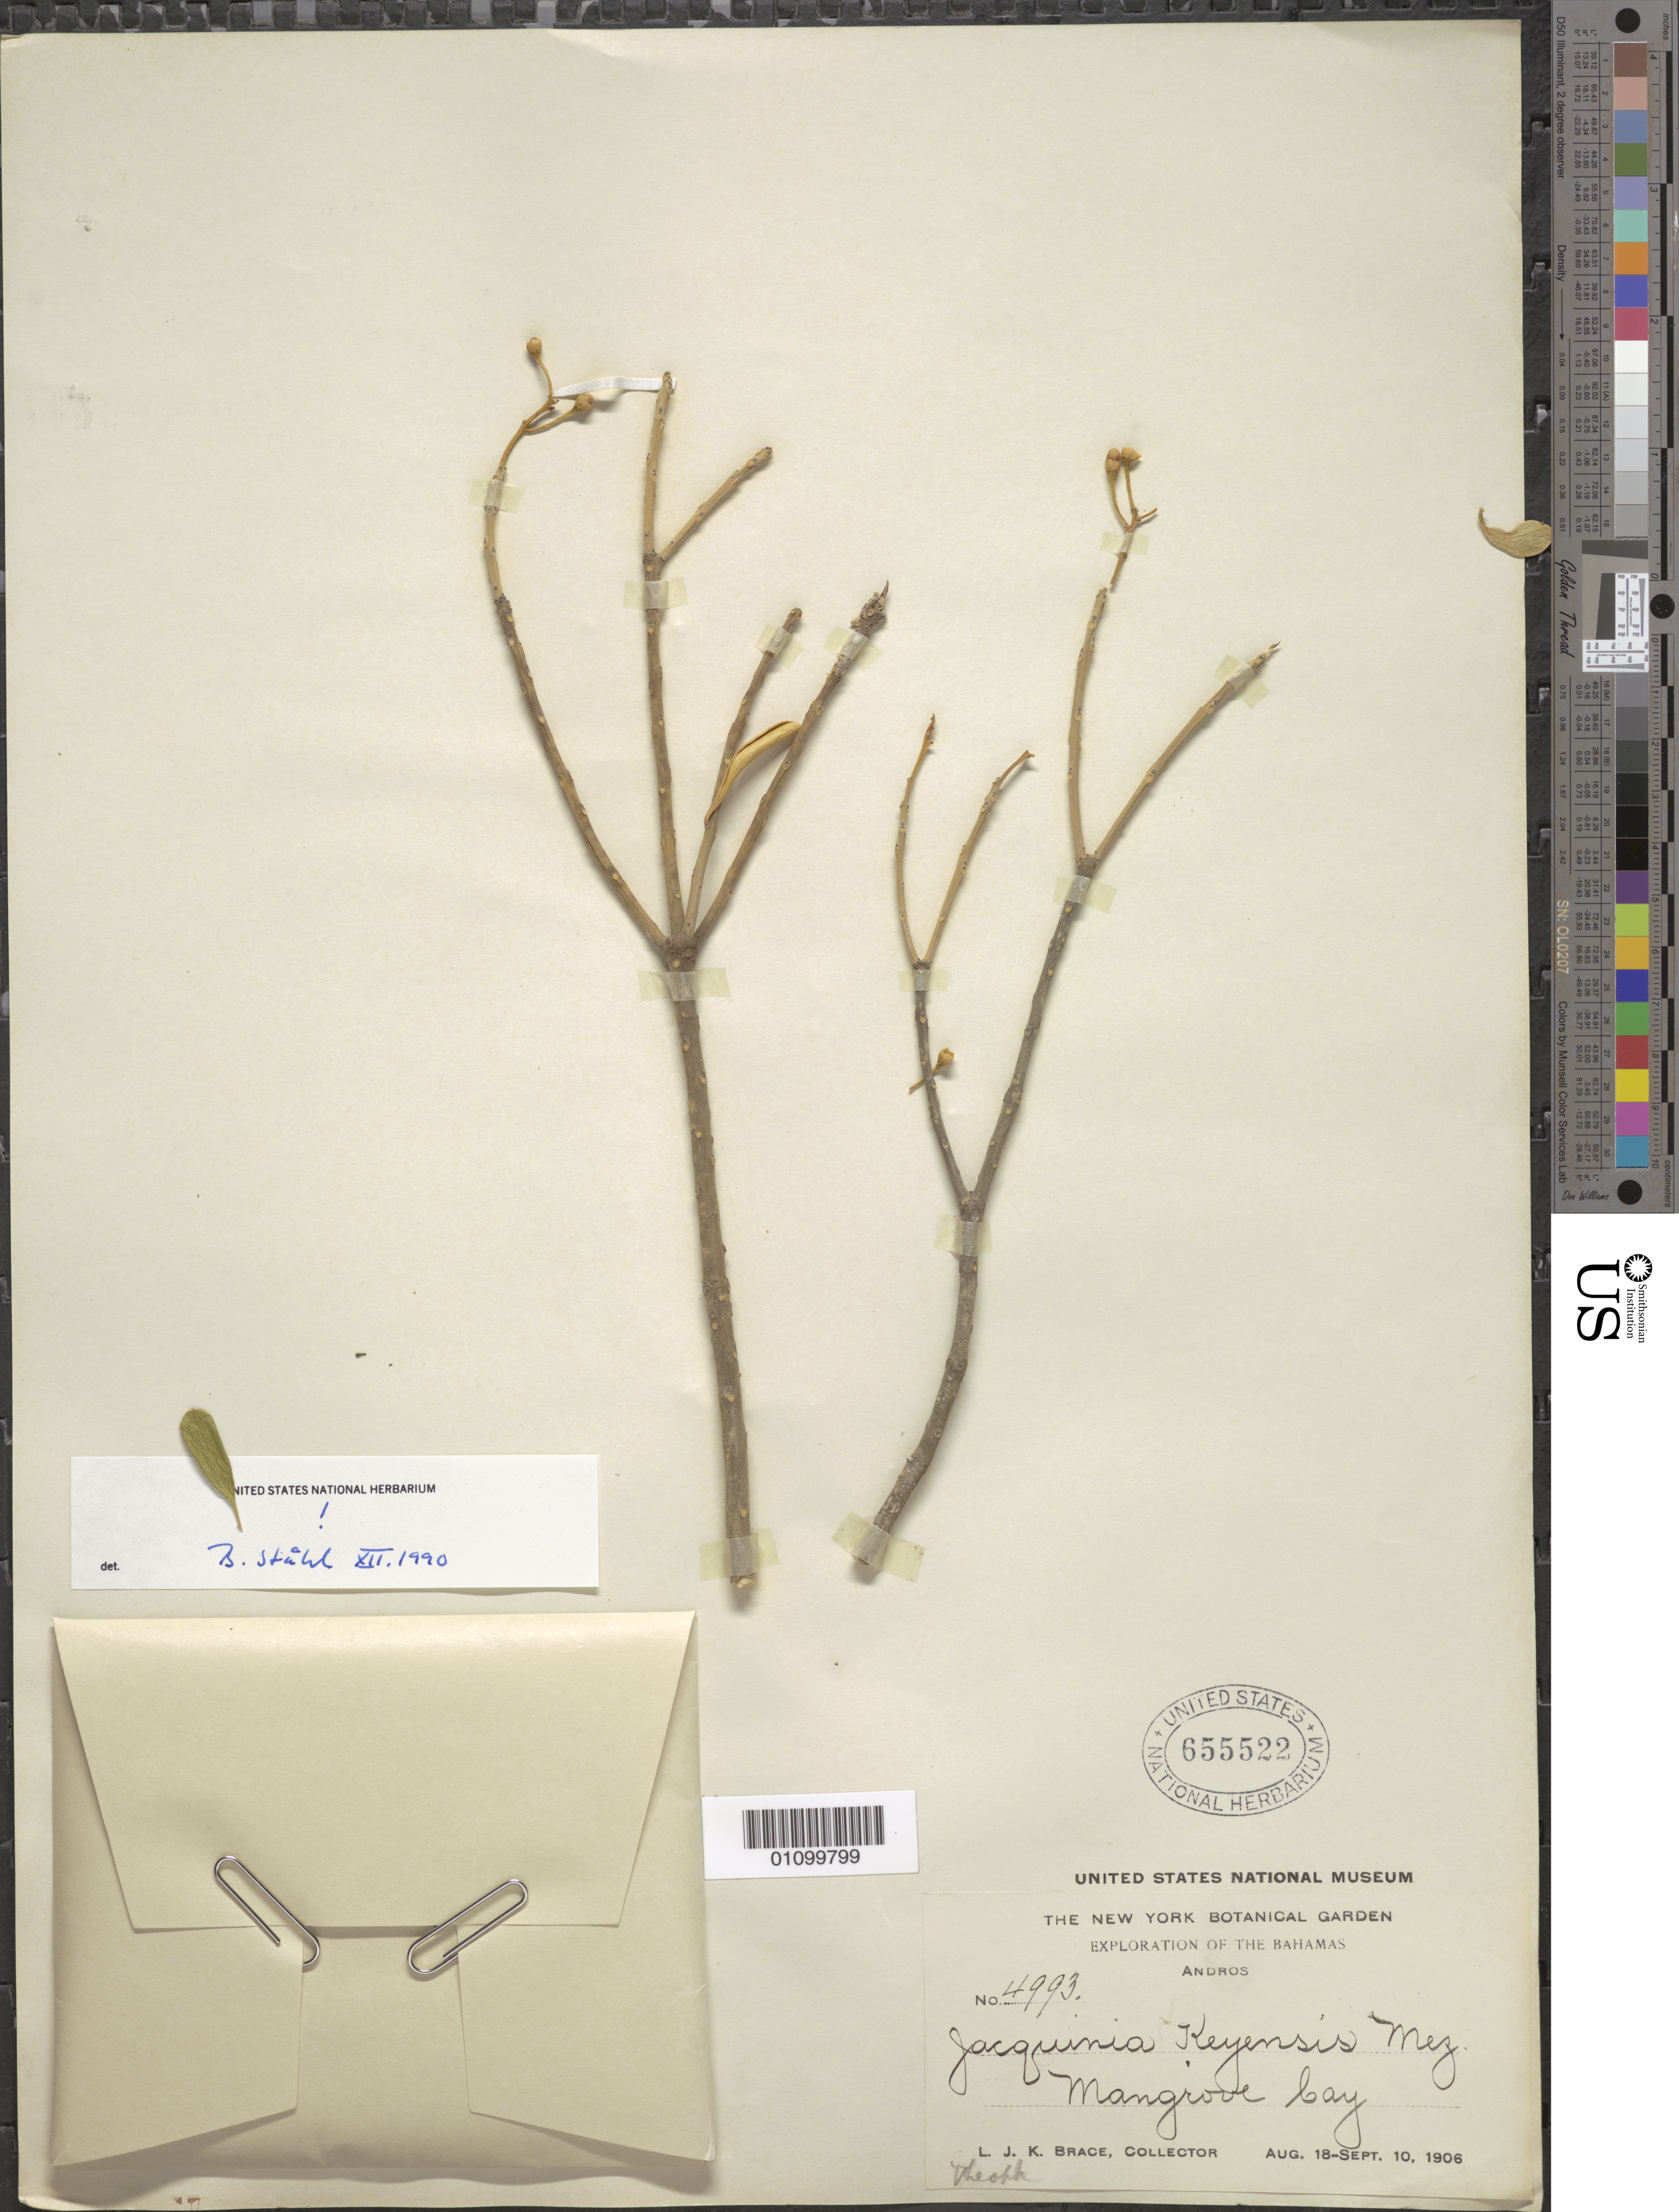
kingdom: Plantae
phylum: Tracheophyta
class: Magnoliopsida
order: Ericales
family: Primulaceae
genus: Jacquinia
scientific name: Jacquinia keyensis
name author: Mez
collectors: L. J. K. Brace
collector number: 4993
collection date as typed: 18 Aug 1906 to 10 Sep 1906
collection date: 1906-08-18/1906-09-10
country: Bahamas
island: Andros I.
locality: Mangrove Cay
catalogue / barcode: US 655522